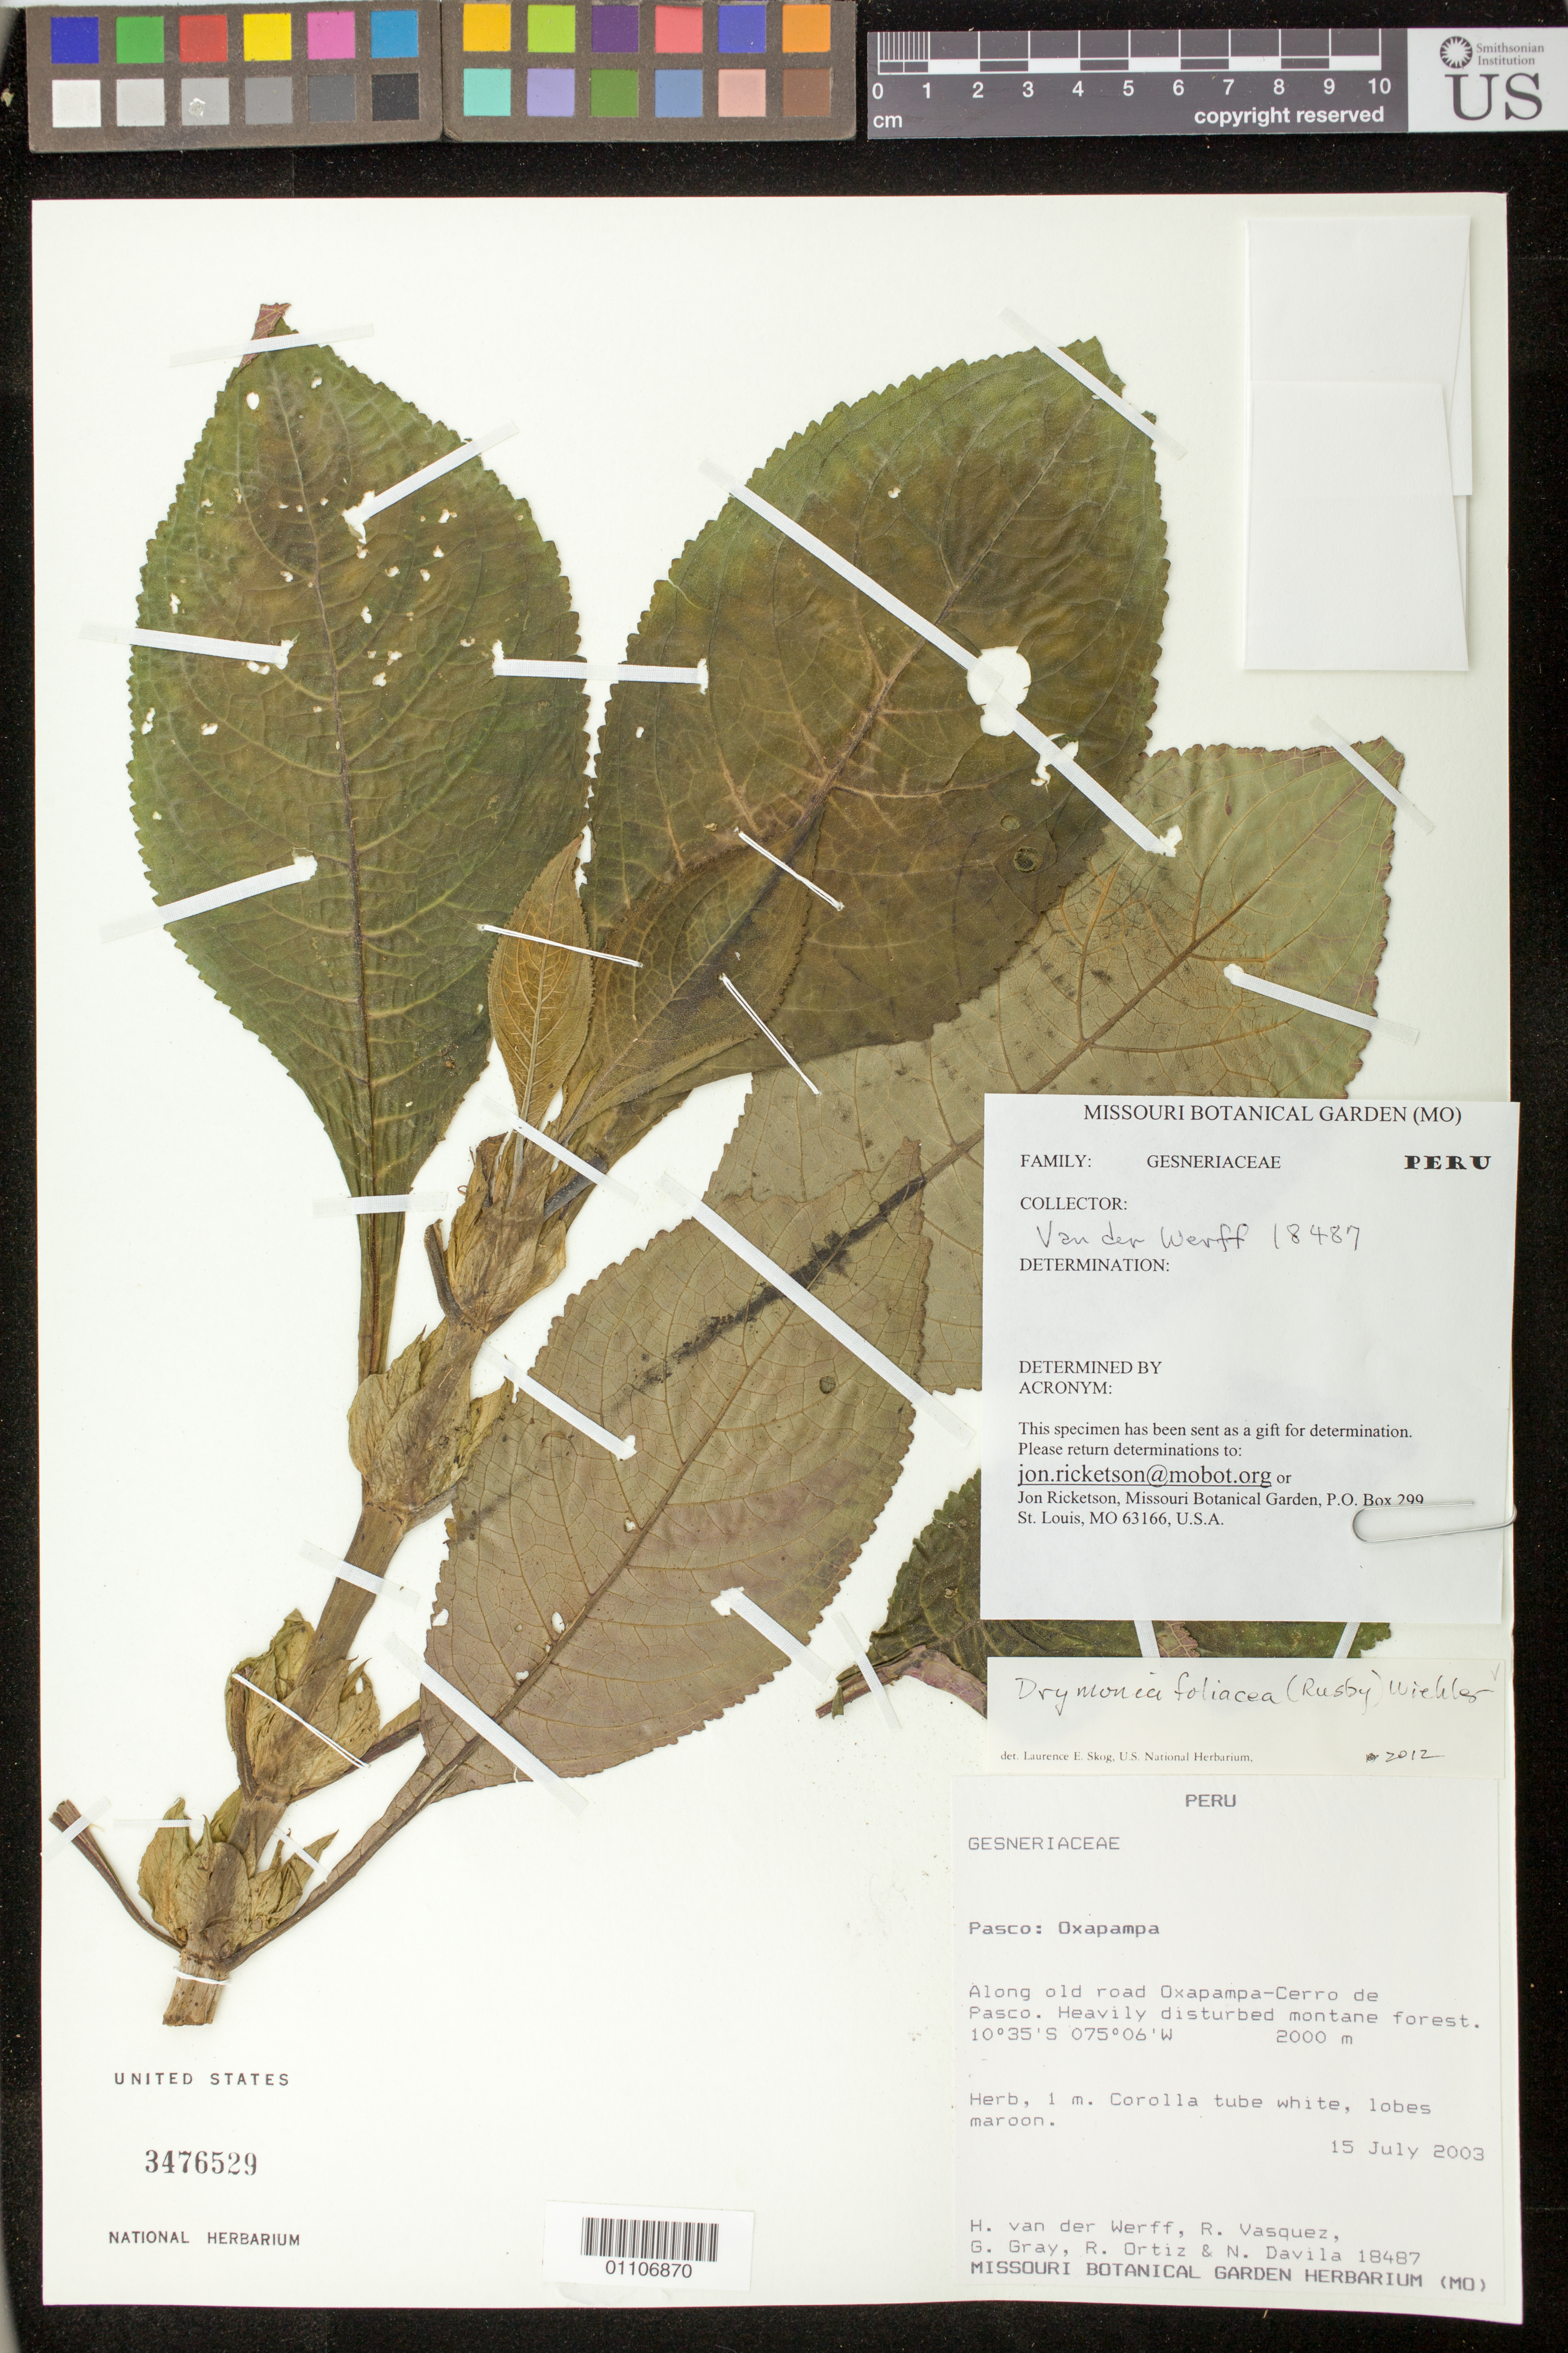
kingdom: Plantae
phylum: Tracheophyta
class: Magnoliopsida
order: Lamiales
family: Gesneriaceae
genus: Drymonia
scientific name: Drymonia foliacea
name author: (Rusby) Wiehler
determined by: Skog, Laurence E.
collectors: H. van der Werff, R. Vásquez, G. Gray, R. del C. Ortiz & N. Davila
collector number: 18487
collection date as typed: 15 Jul 2003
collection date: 2003-07-15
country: Peru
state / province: Pasco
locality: Oxapampa: Along old road Oxapampa-Cerro de Pasco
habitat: Heavily distrubed montane forest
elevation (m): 2000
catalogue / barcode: US 3476529